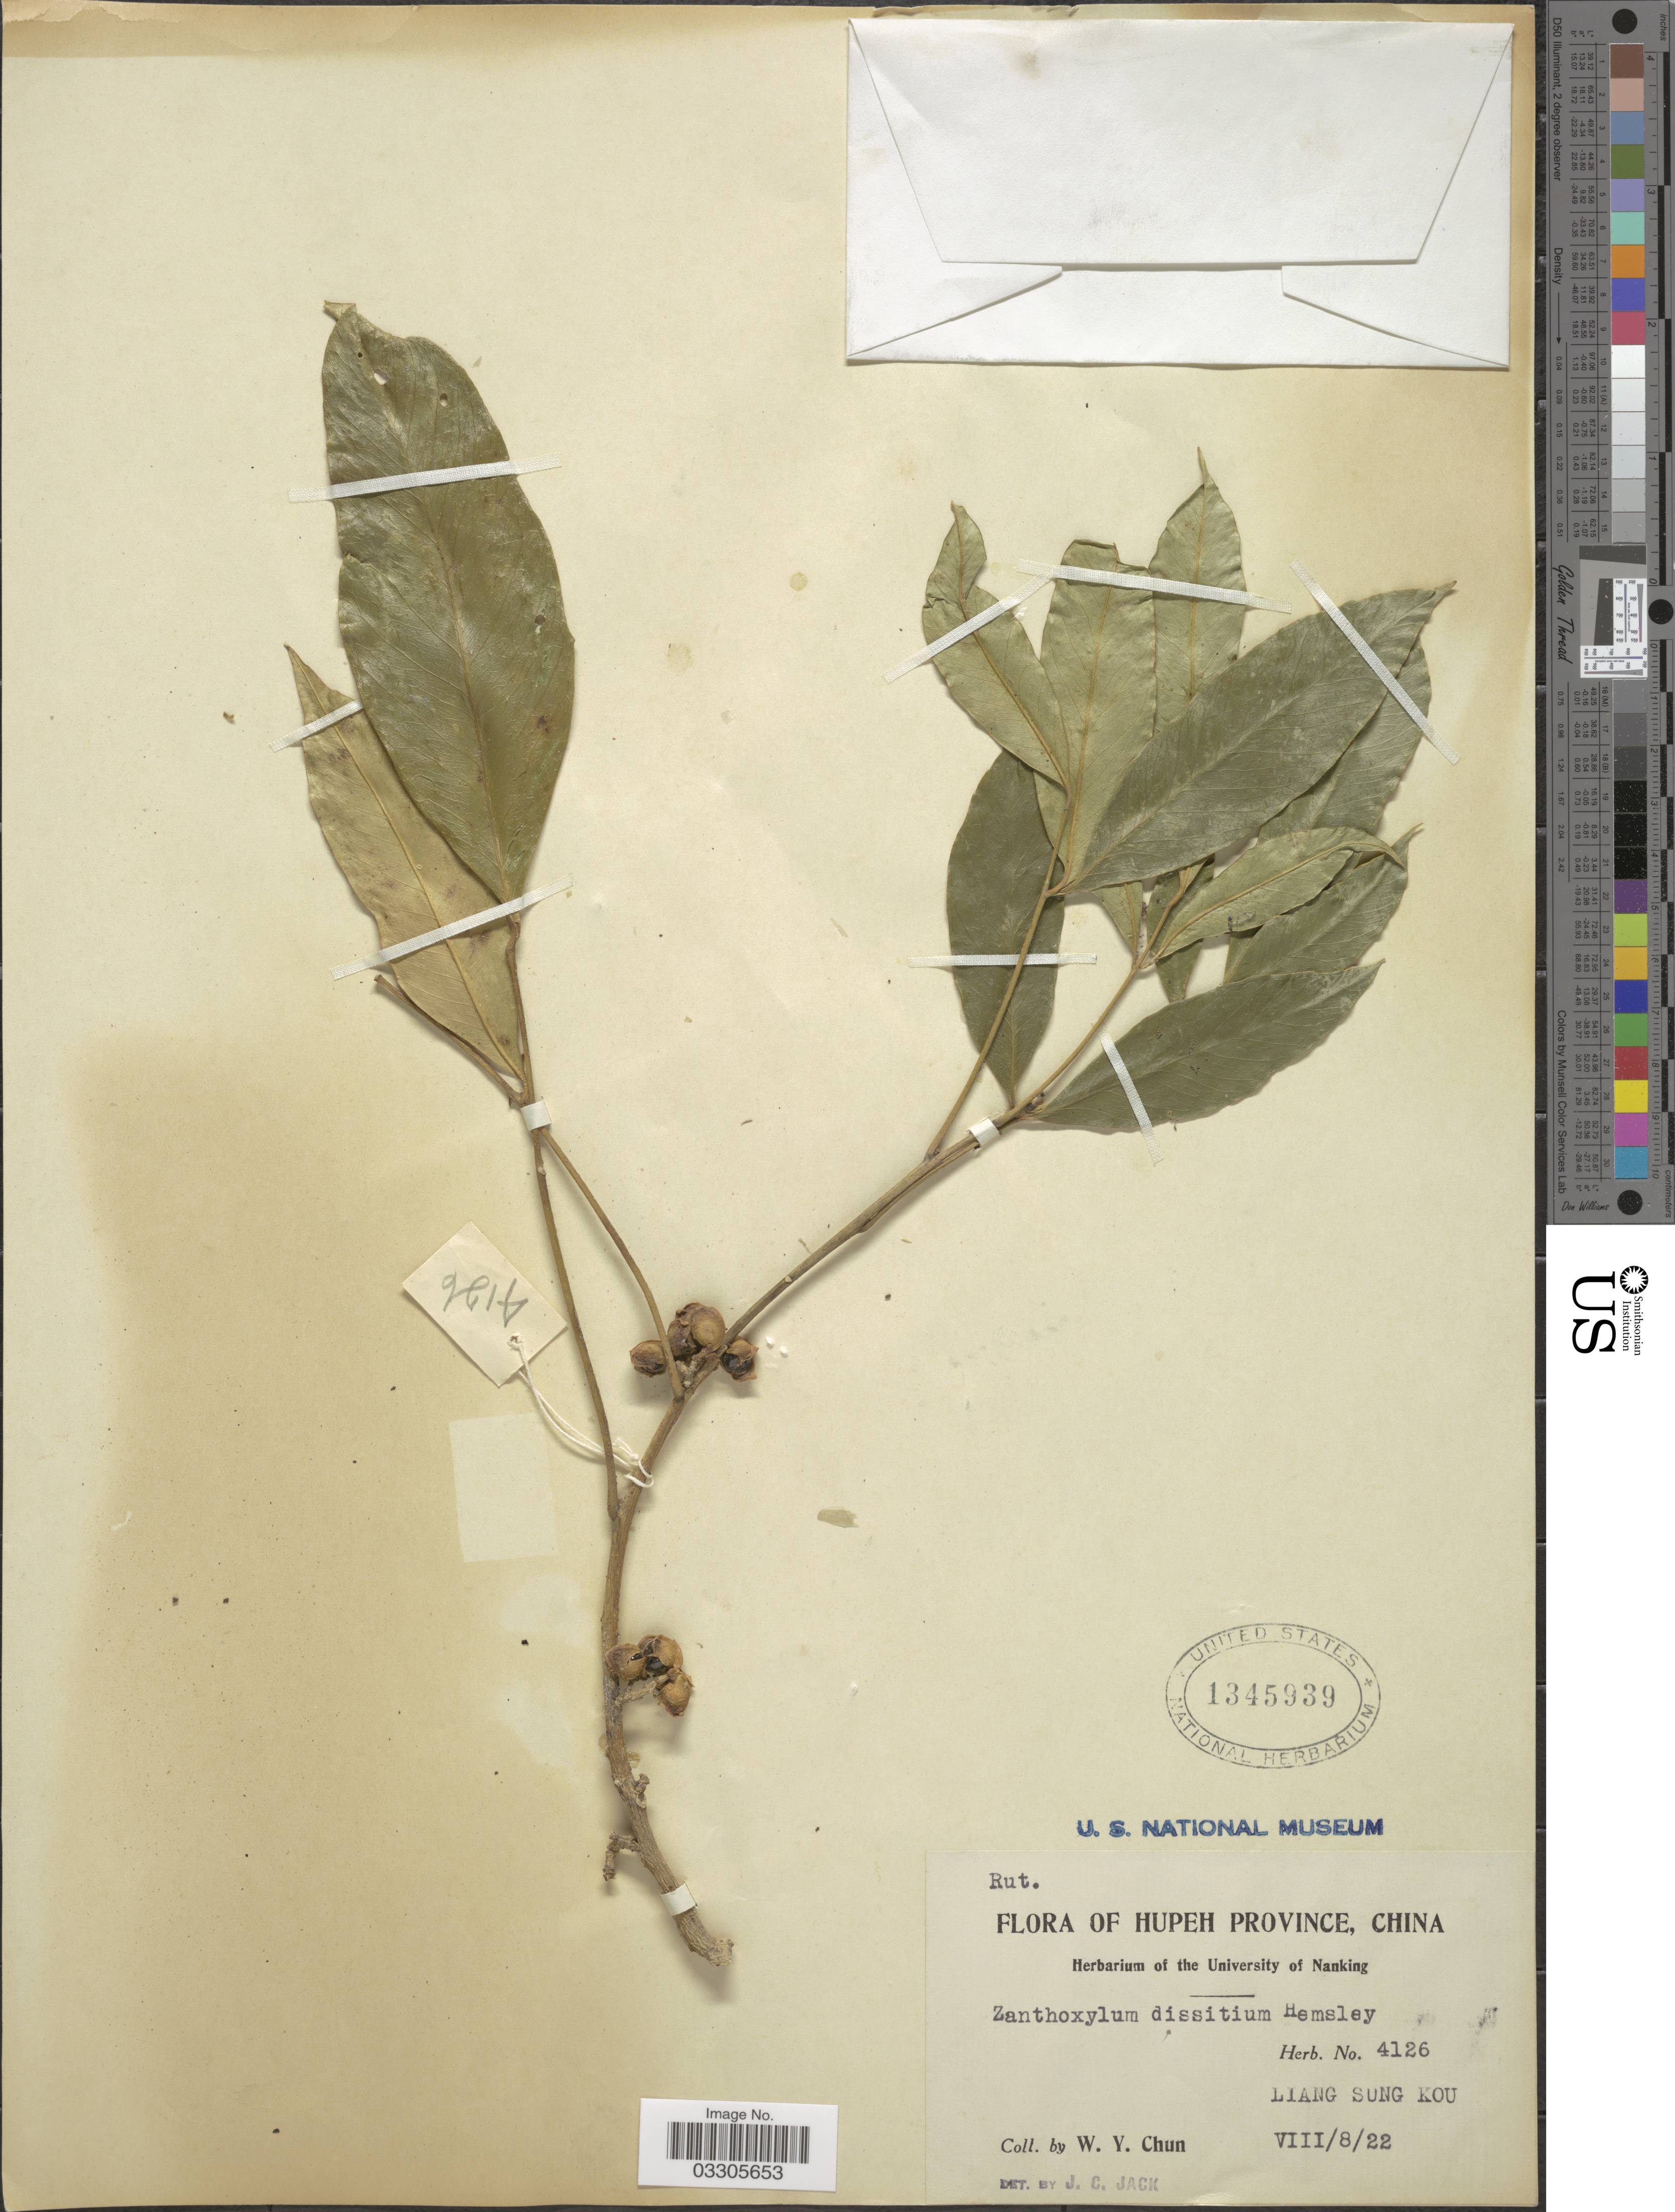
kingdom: Plantae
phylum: Tracheophyta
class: Magnoliopsida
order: Sapindales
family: Rutaceae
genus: Zanthoxylum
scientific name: Zanthoxylum dissitum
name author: Hemsl.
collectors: W. Y. Chun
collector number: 4126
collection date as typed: Transcribed d/m/y: 8/8/22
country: China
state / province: Hubei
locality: Hupeh Province, Liang Sung Kou.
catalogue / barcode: US 1345939